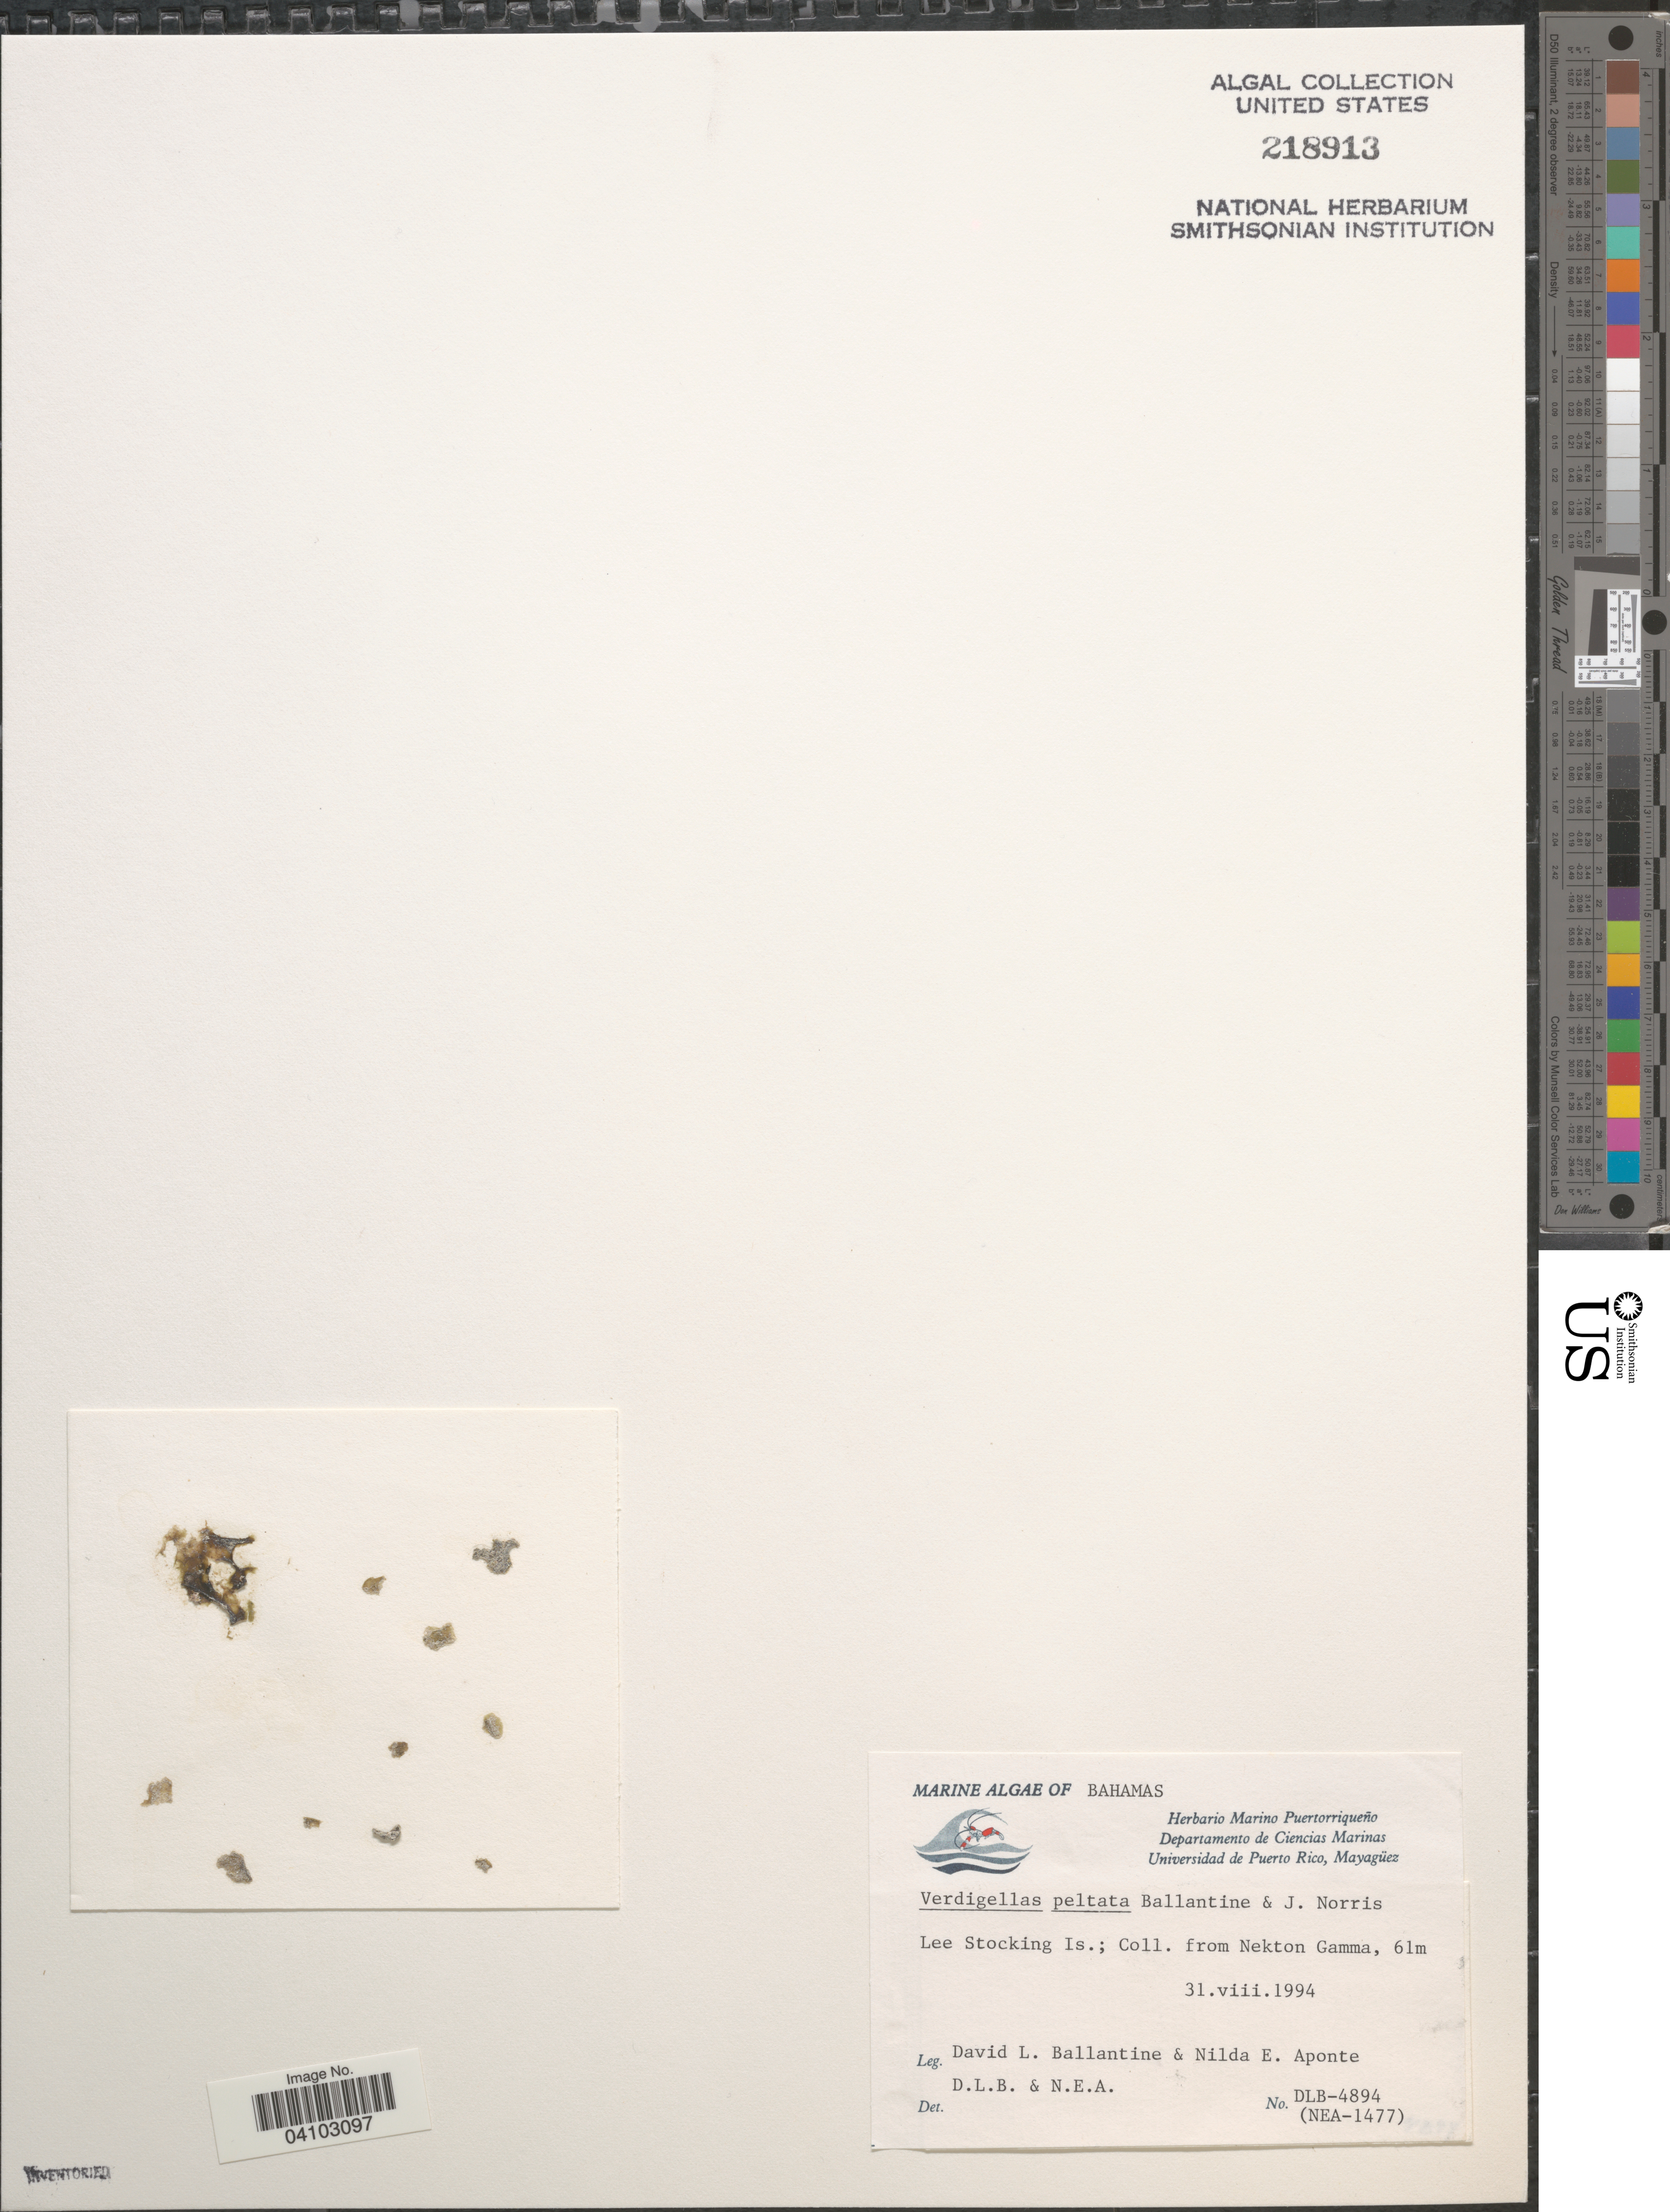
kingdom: Plantae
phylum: Chlorophyta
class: Prasinophyceae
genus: Verdigellas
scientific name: Verdigellas peltata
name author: D.L. Ballant. & J.N. Norris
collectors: D.L. Ballantine & N. E. Aponte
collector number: DLB-4894/(NEA-1477)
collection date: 1994-08-31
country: Bahamas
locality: Lee Stocking Is.; from Nekton Gamma.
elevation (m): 61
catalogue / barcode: US 218913